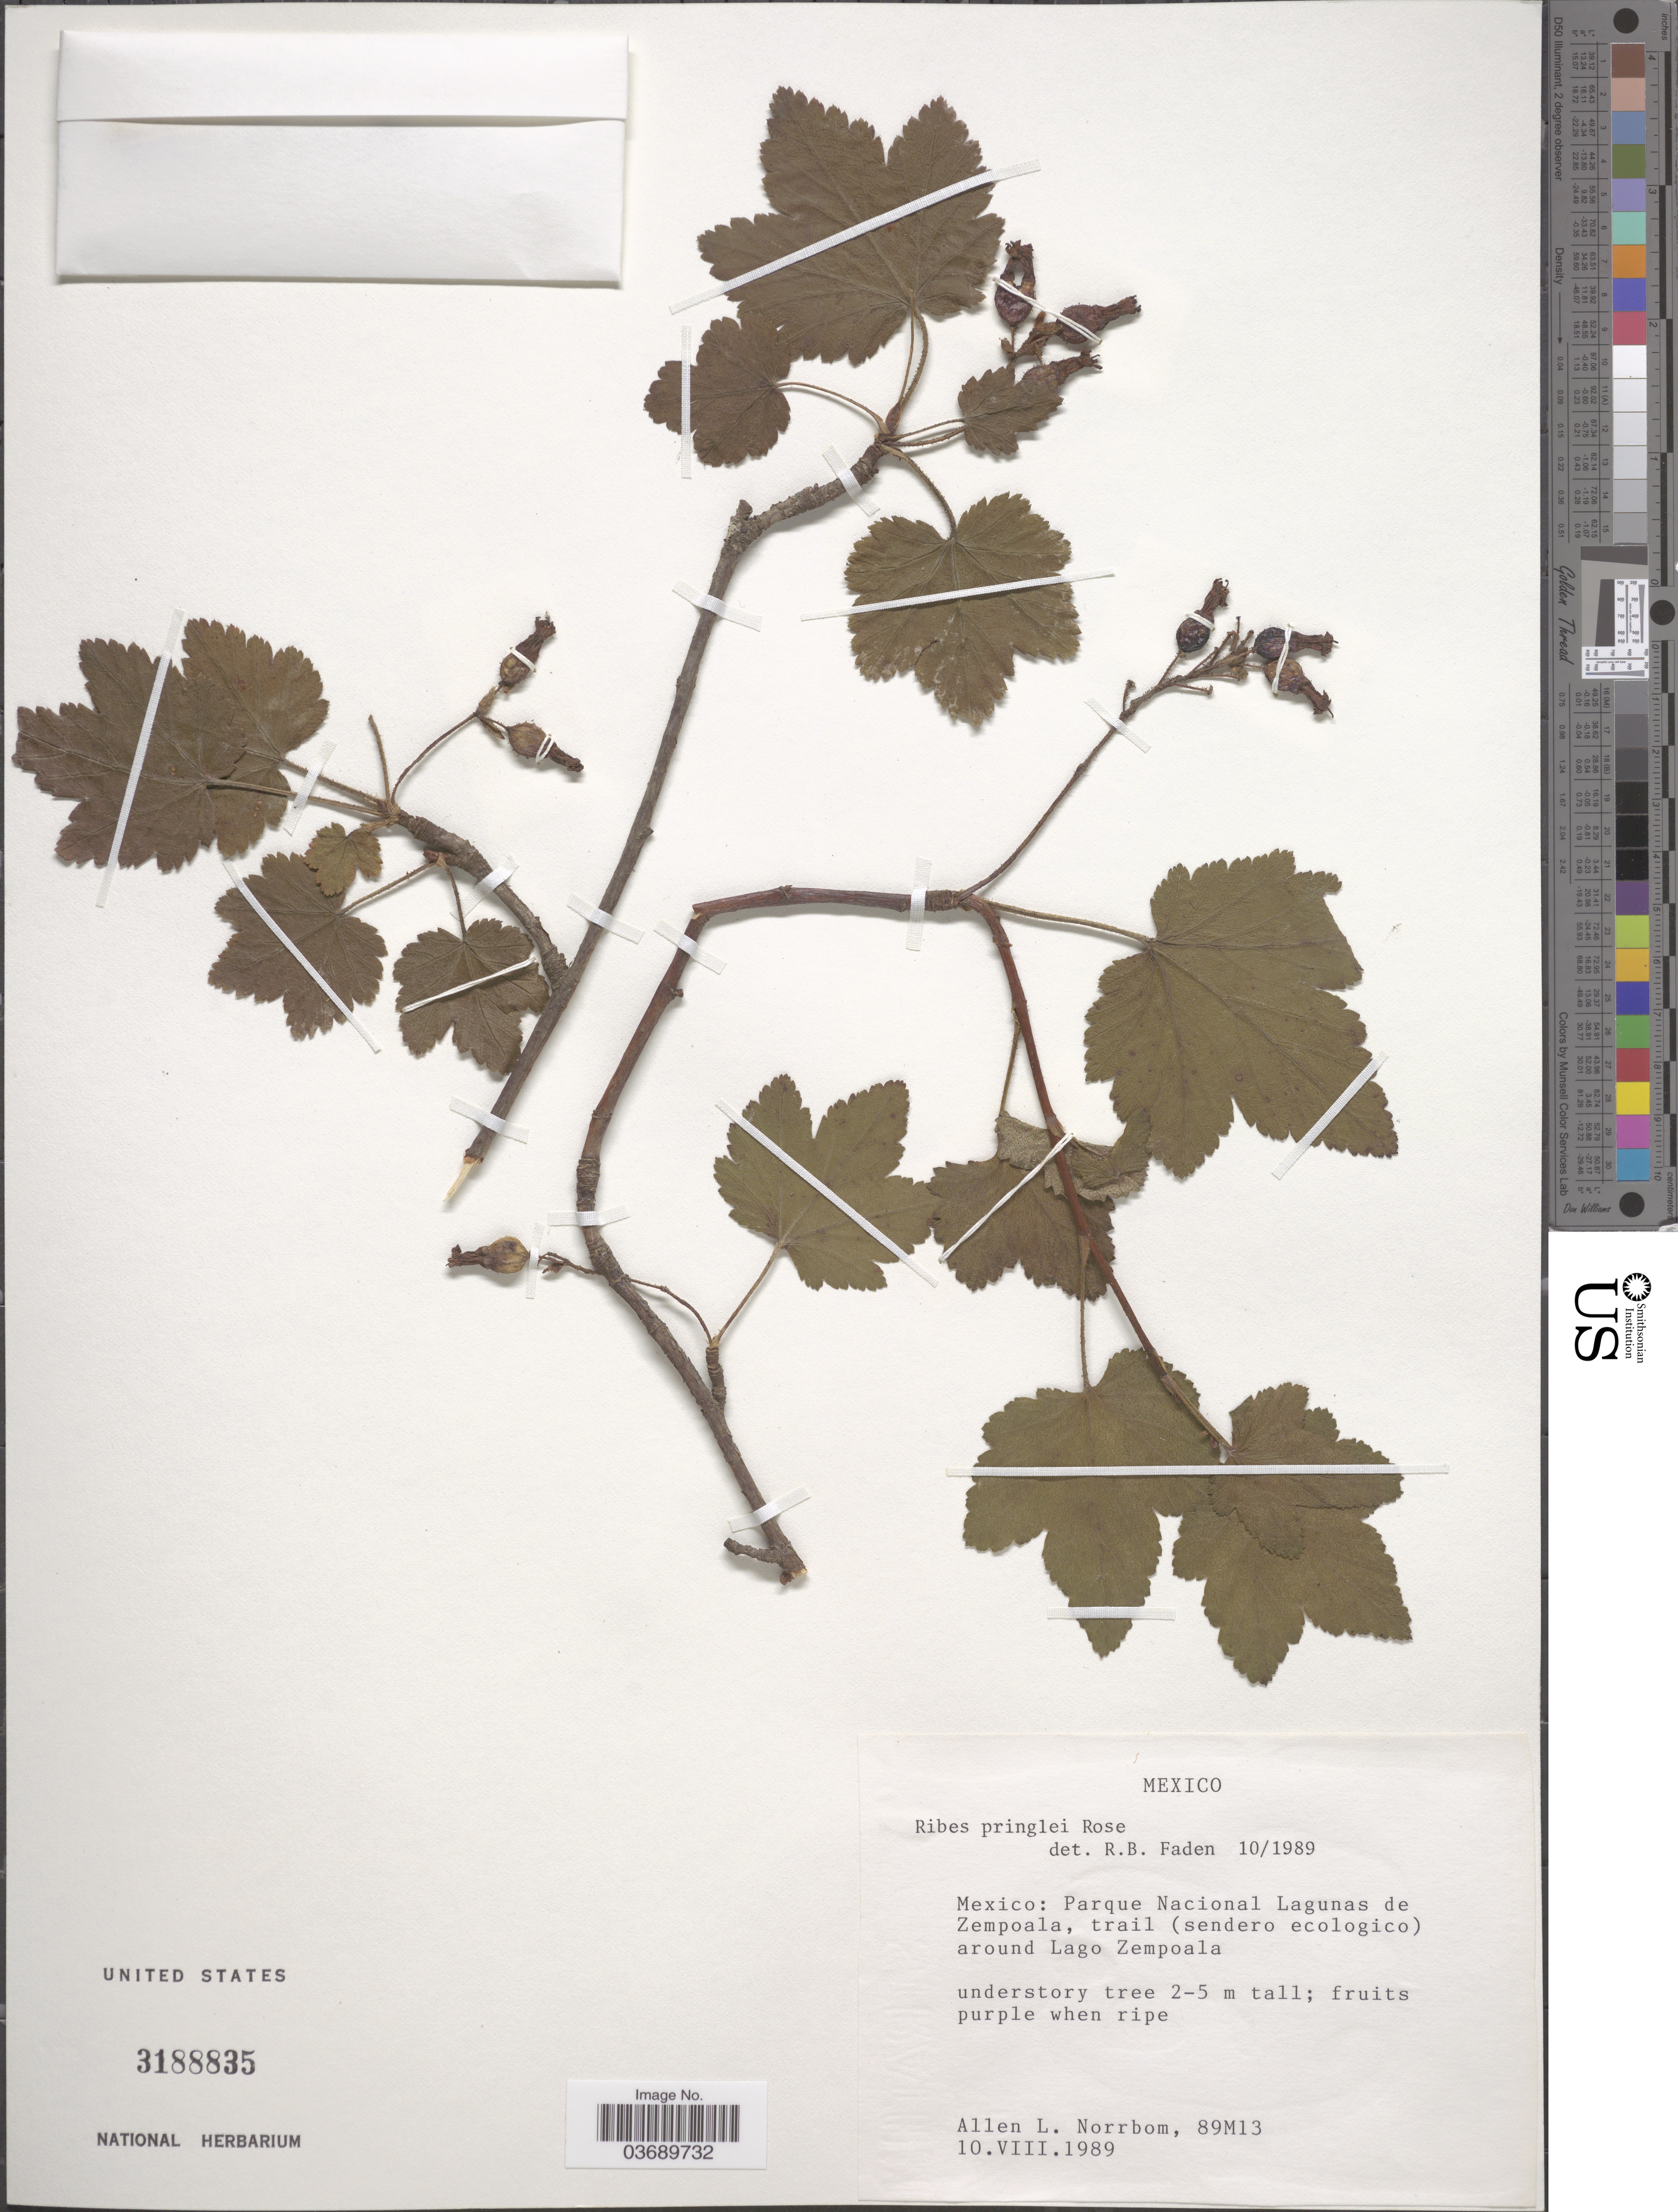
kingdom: Plantae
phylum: Tracheophyta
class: Magnoliopsida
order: Saxifragales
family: Grossulariaceae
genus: Ribes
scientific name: Ribes pringlei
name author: Rose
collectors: A. L. Norrbom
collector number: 89M13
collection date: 1989-08-10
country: Mexico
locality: Parque Nacional Lagunas de Zempoala, trail ( sendero ecologico) around Lago Zempoala.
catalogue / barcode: US 3188835